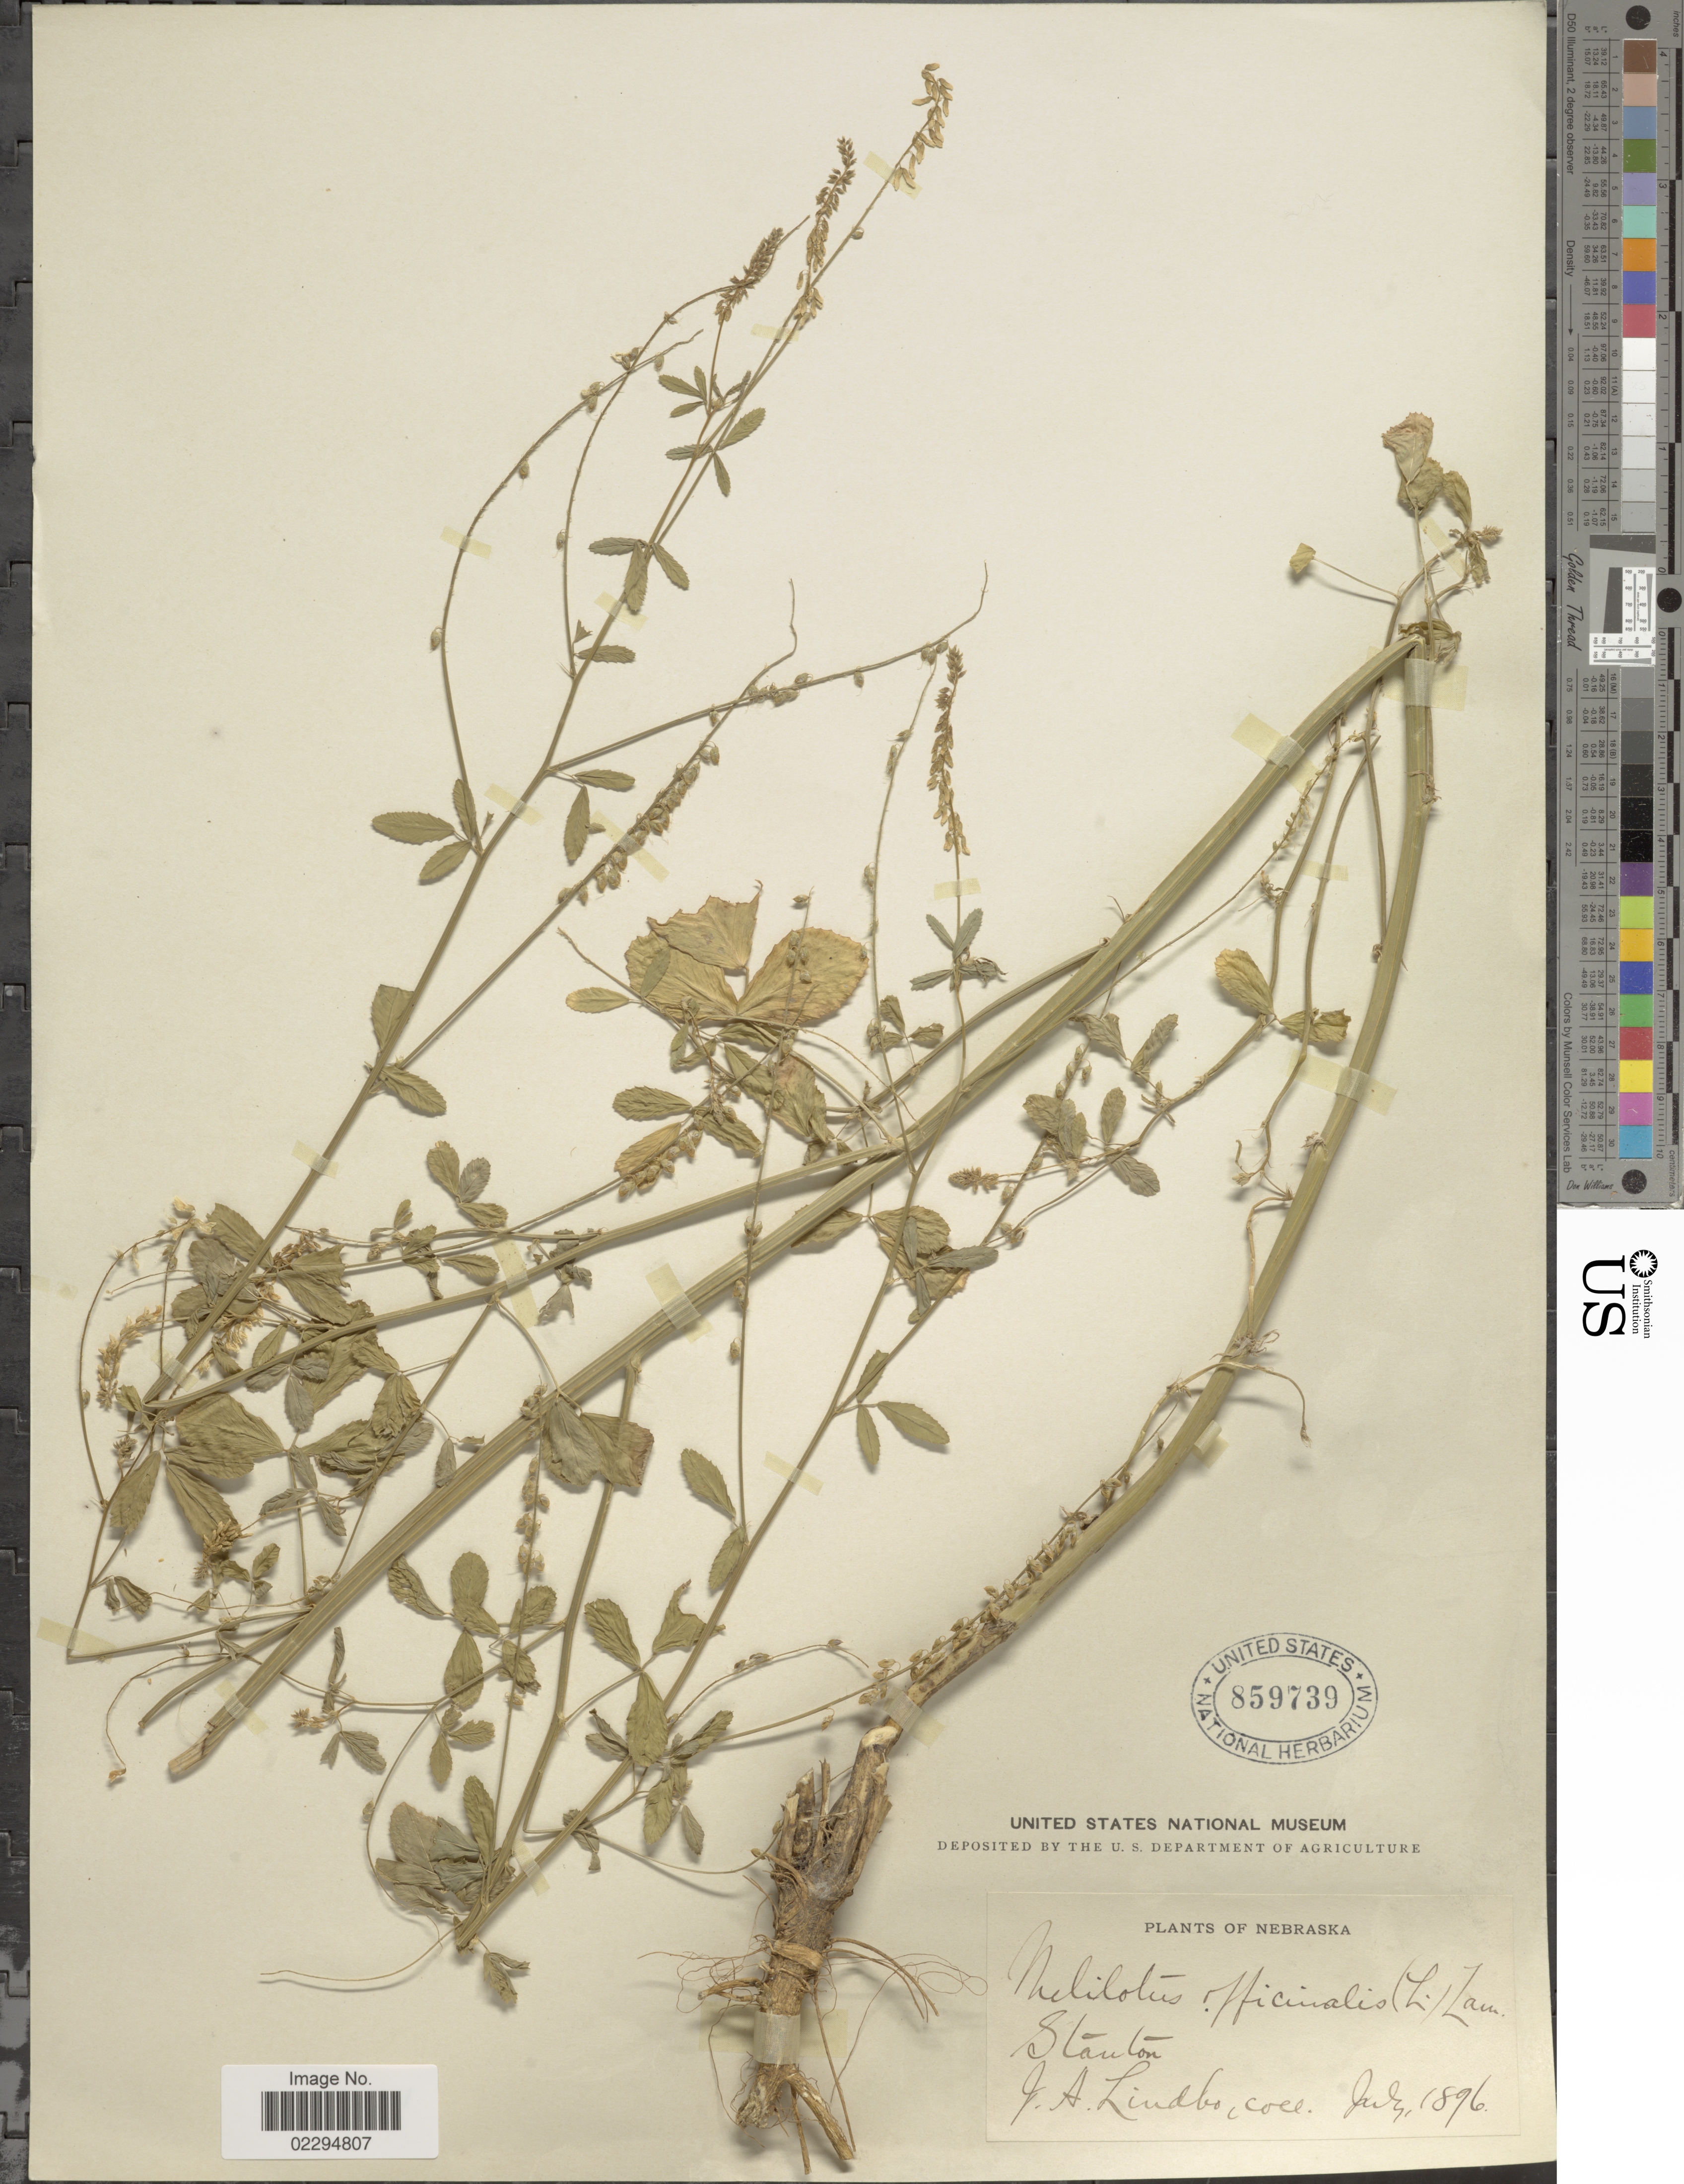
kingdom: Plantae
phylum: Tracheophyta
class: Magnoliopsida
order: Fabales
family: Fabaceae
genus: Melilotus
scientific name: Melilotus officinalis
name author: (L.) Lam.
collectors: J. Lindbo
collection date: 1896-07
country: United States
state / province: Nebraska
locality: Stanton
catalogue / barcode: US 859739